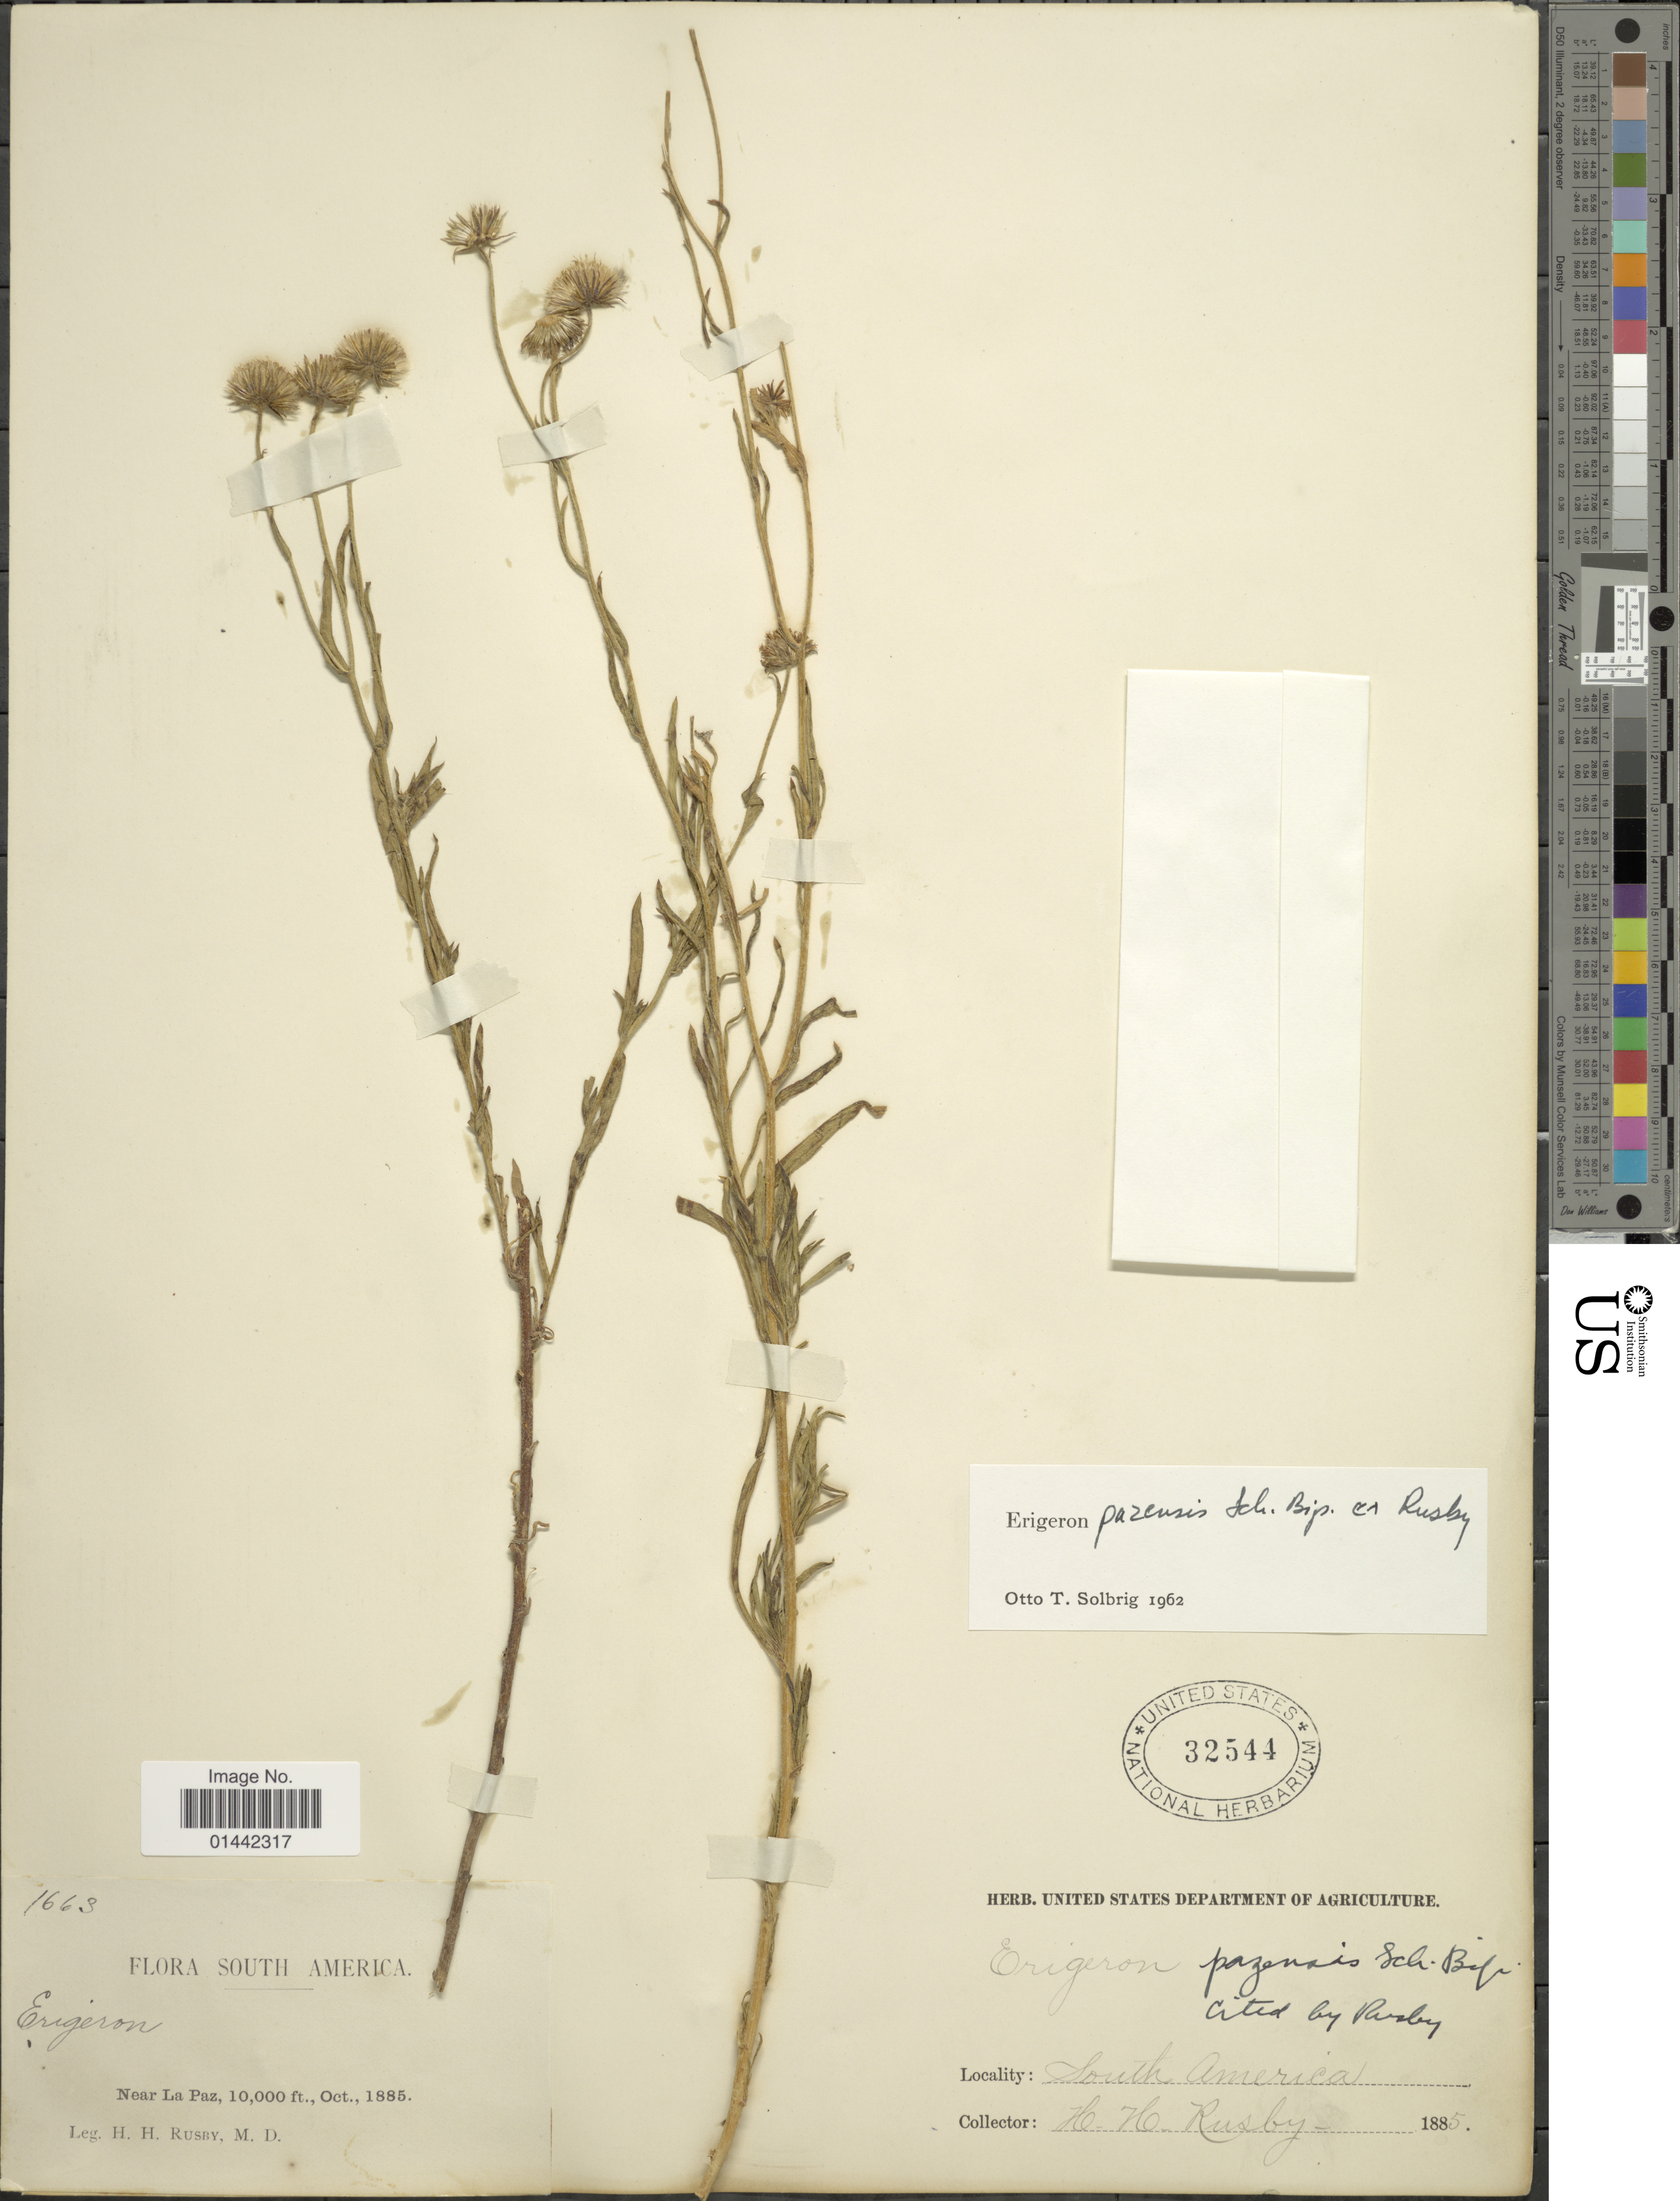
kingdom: Plantae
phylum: Tracheophyta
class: Magnoliopsida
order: Asterales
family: Asteraceae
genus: Erigeron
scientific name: Erigeron pazensis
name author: Sch. Bip. ex Rusby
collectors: H. H. Rusby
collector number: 1663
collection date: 1885-10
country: Bolivia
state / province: La Paz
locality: Near La Paz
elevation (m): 3048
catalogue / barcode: US 32544